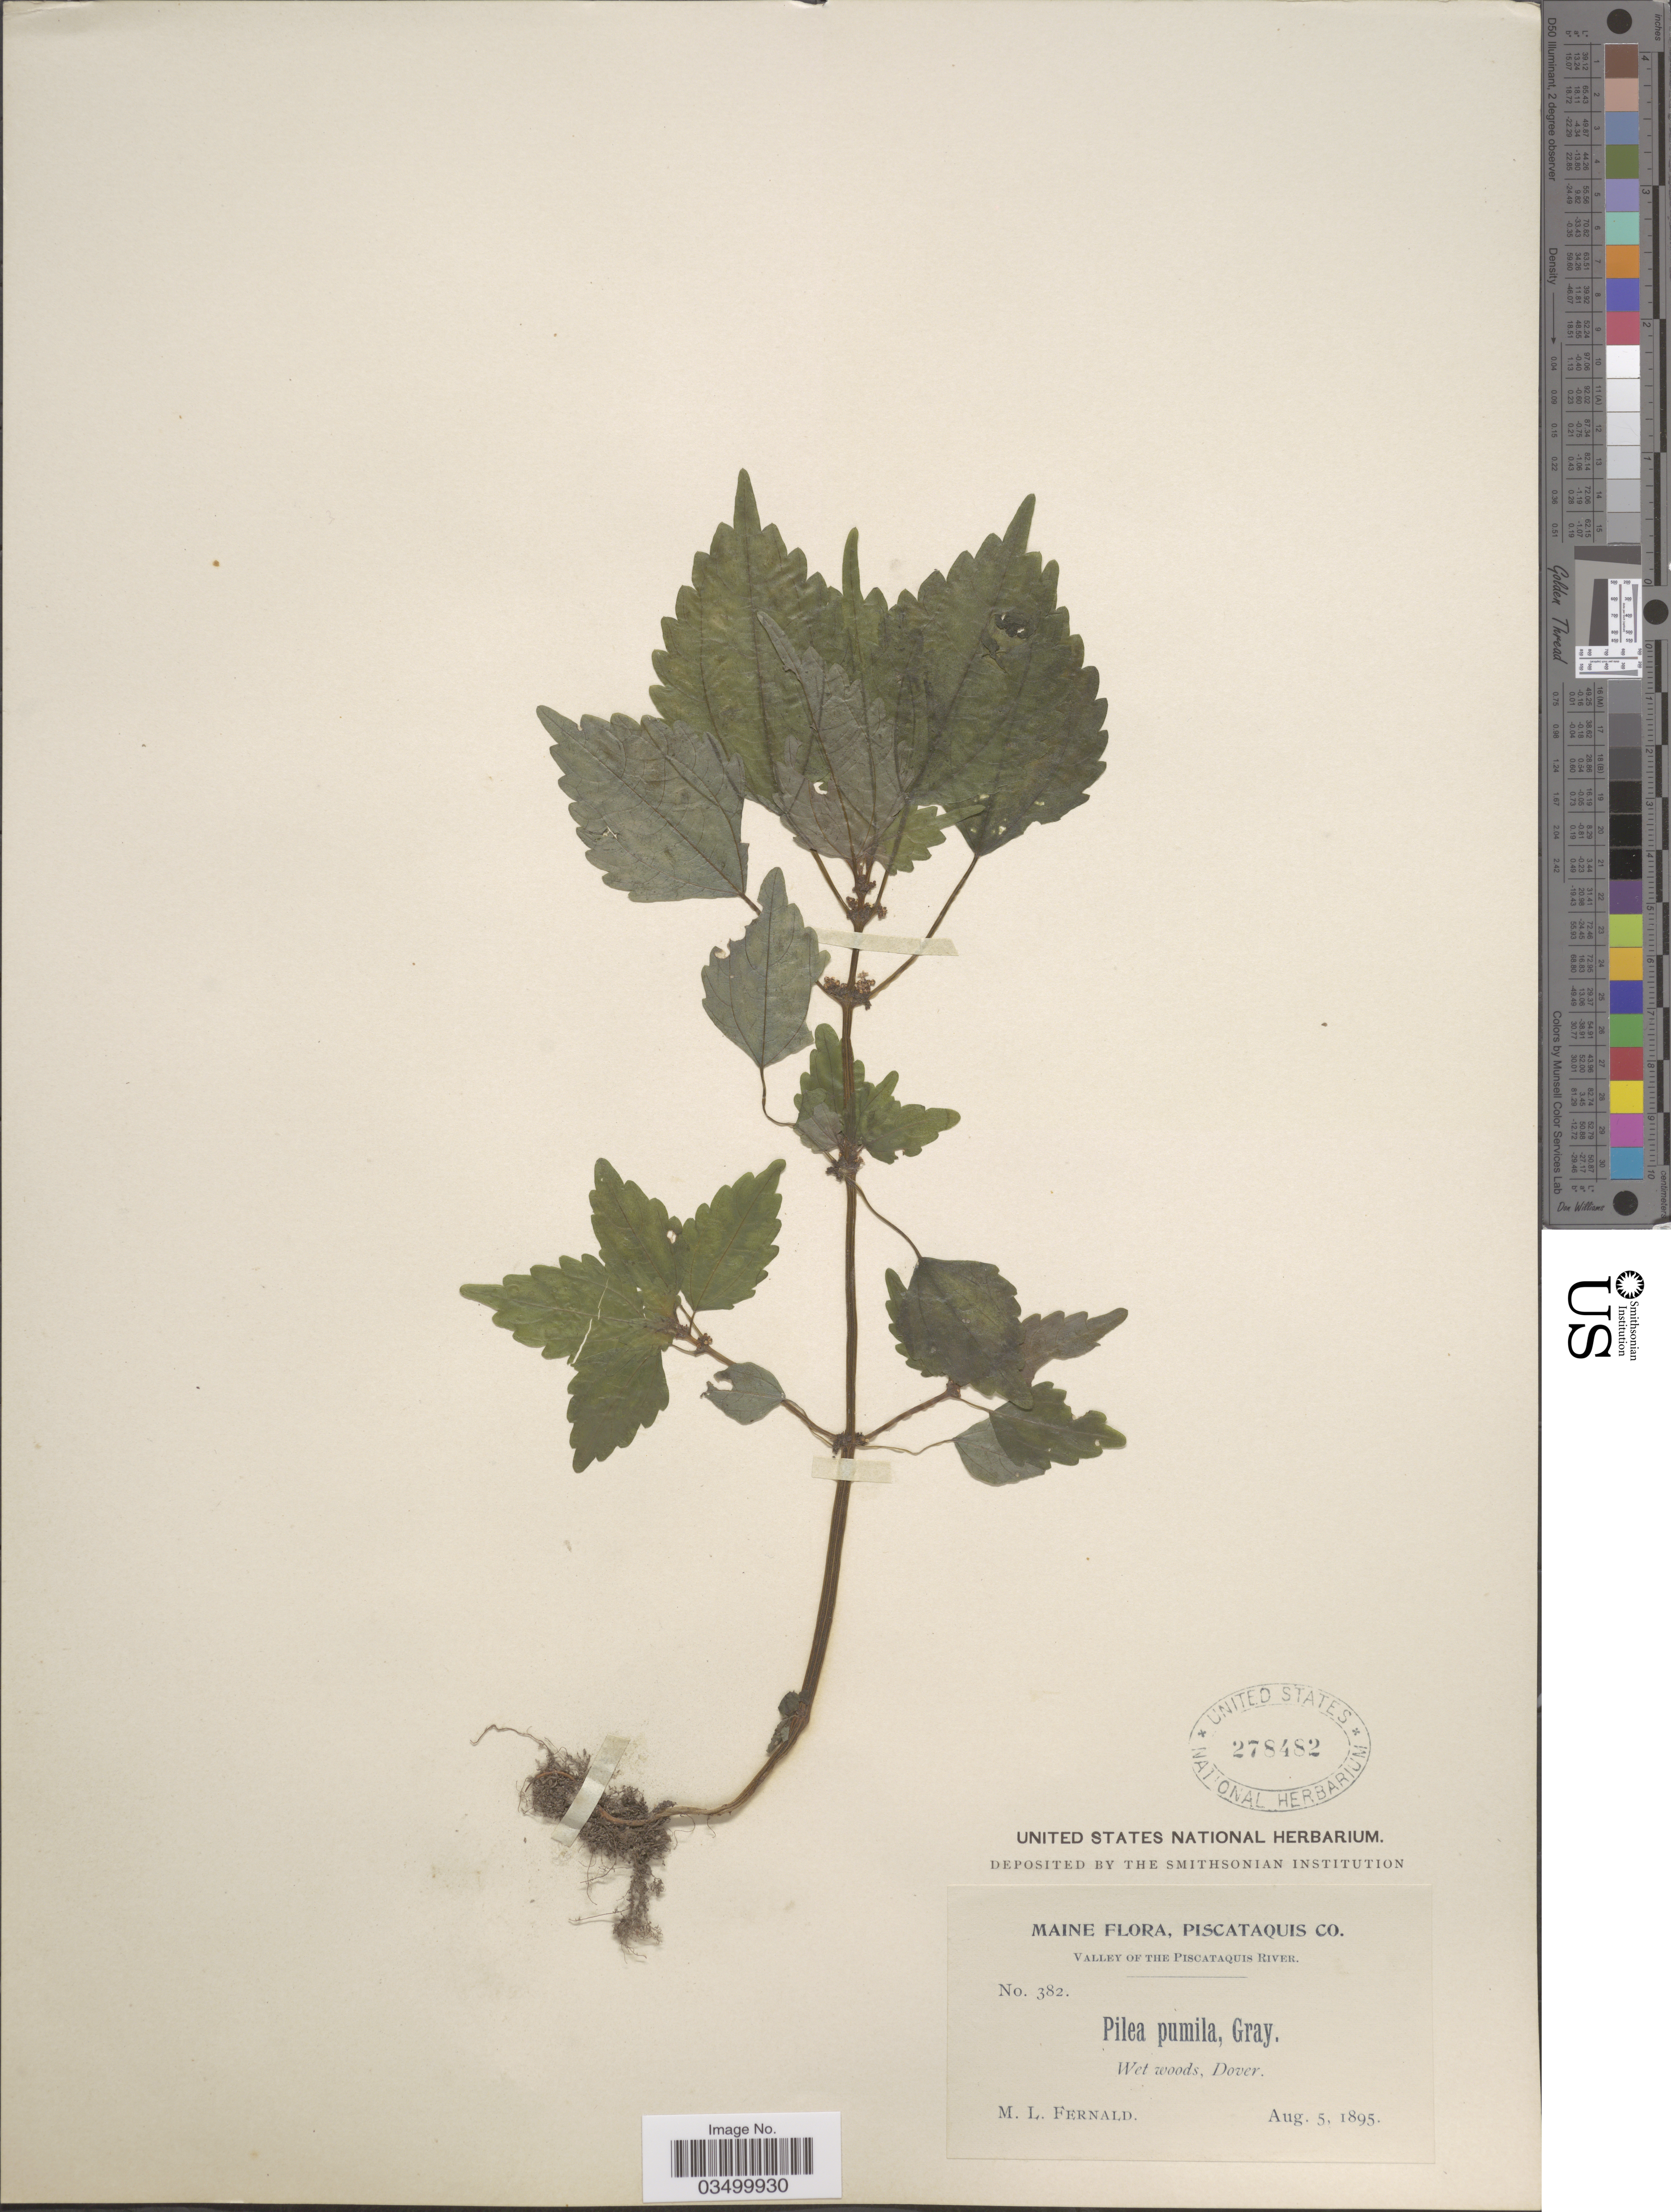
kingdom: Plantae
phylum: Tracheophyta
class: Magnoliopsida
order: Rosales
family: Urticaceae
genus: Pilea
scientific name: Pilea pumila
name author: (L.) A. Gray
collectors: M. L. Fernald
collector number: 382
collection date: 1895-08-05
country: United States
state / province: Maine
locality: Piscataquis Co. Valley of the Piscataquis River. Dover.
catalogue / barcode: US 278482